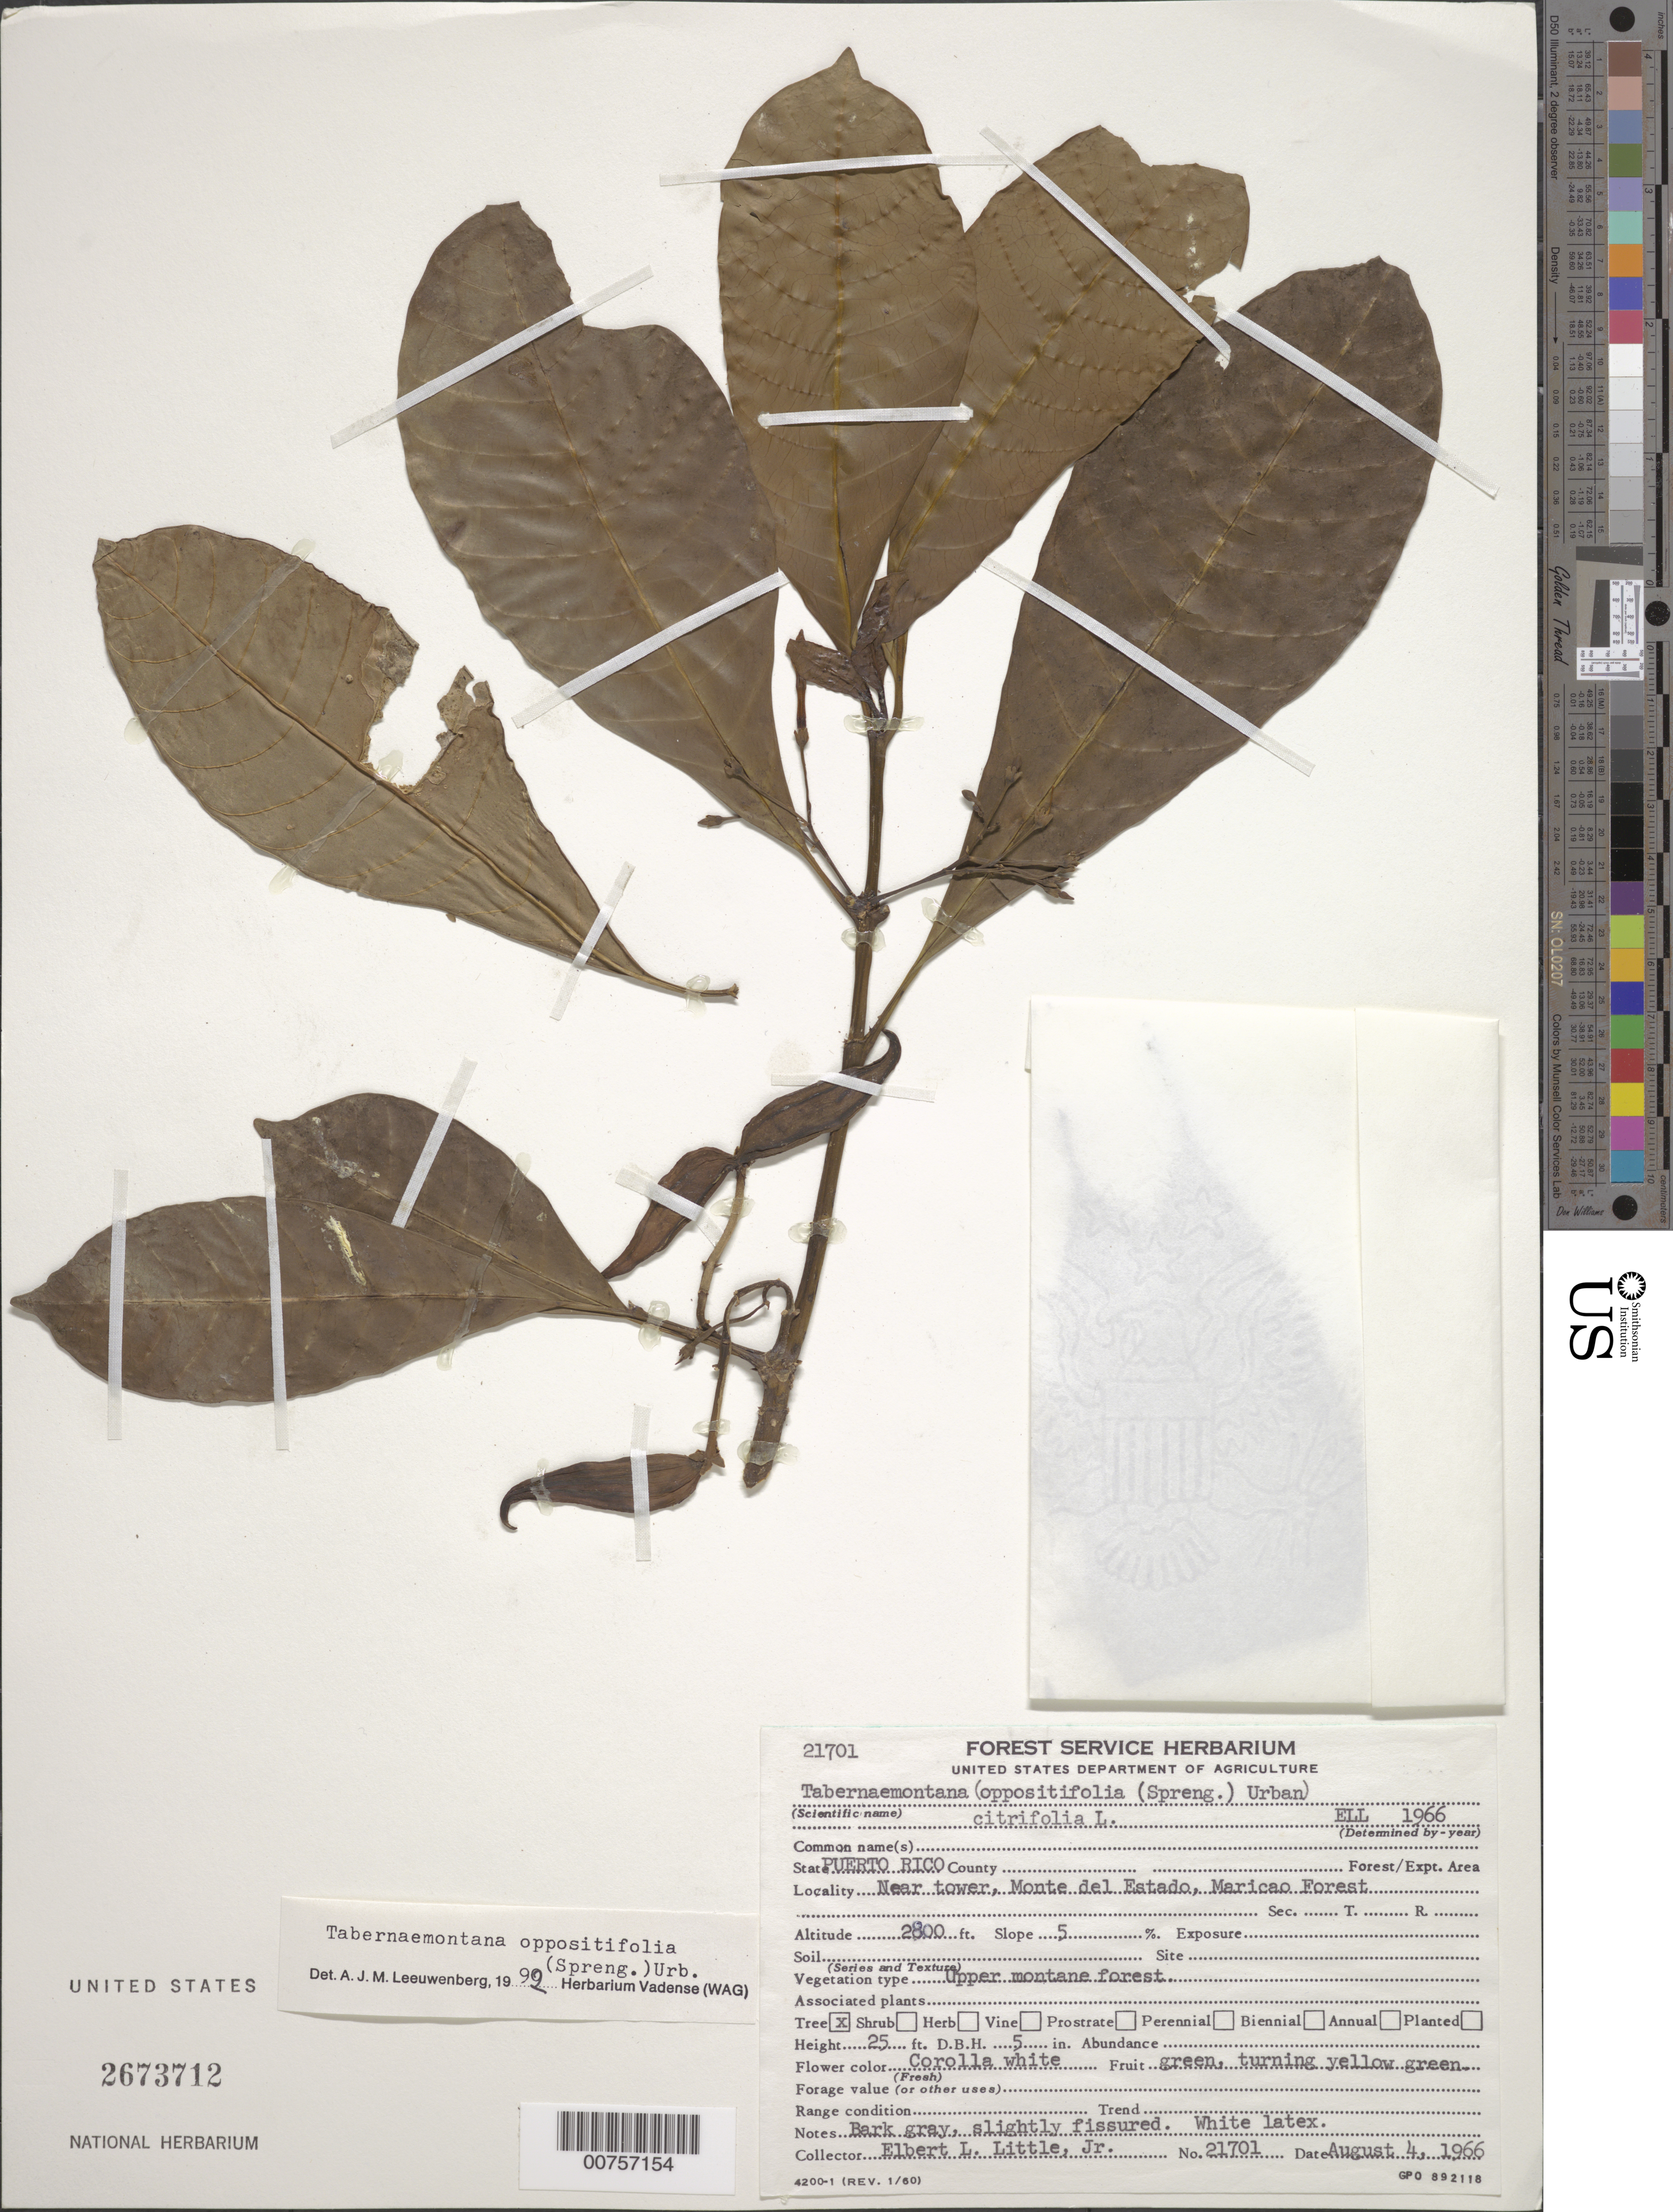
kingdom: Plantae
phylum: Tracheophyta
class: Magnoliopsida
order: Gentianales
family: Apocynaceae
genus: Tabernaemontana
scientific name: Tabernaemontana oppositifolia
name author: (Spreng.) Urb.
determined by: Leeuwenberg, A. J. M.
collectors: E. L. Little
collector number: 21701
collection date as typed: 04 Aug 1966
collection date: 1966-08-04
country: Puerto Rico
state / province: Maricao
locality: Near tower, Monte del Estado, Maricao Forest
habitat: Upper montane forest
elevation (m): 853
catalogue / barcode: US 2673712